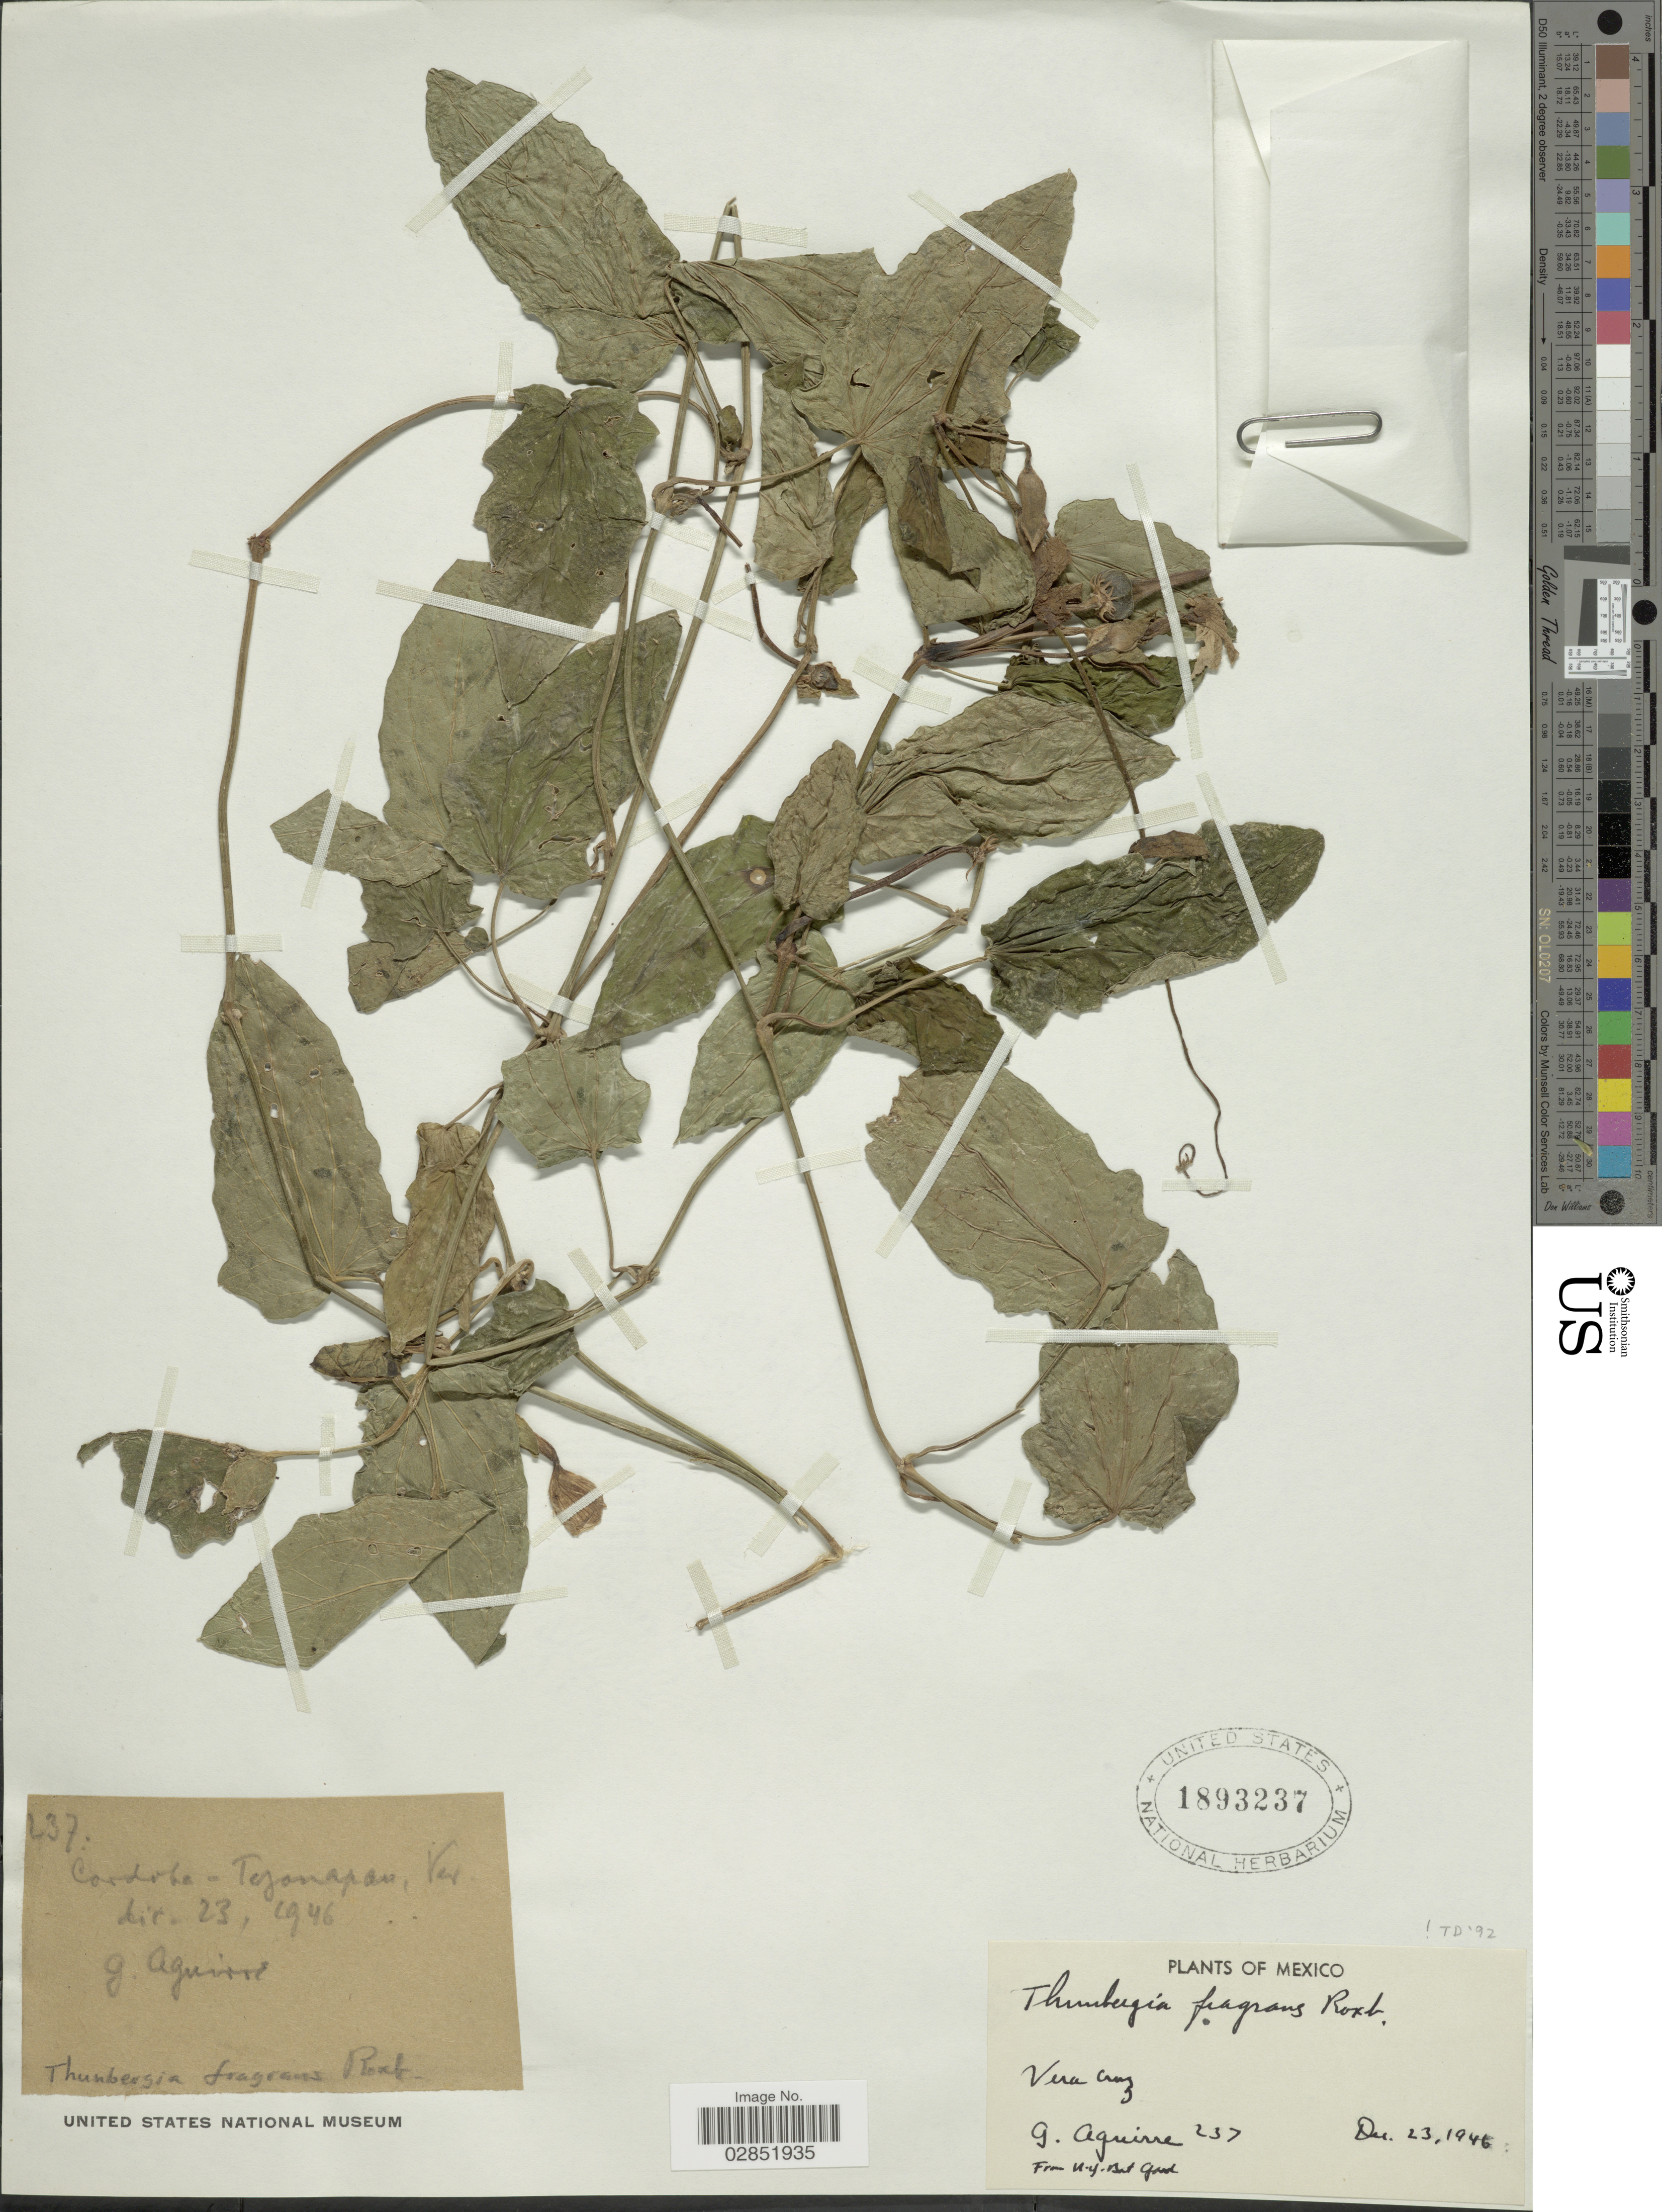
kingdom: Plantae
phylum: Tracheophyta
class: Magnoliopsida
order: Lamiales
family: Acanthaceae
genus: Thunbergia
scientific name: Thunbergia fragrans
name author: Roxb.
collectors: G. Aguirre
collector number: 237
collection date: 1946-12-23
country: Mexico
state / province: Veracruz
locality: Cordoba - Tajanapan. Vera Cruz.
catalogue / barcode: US 1893237